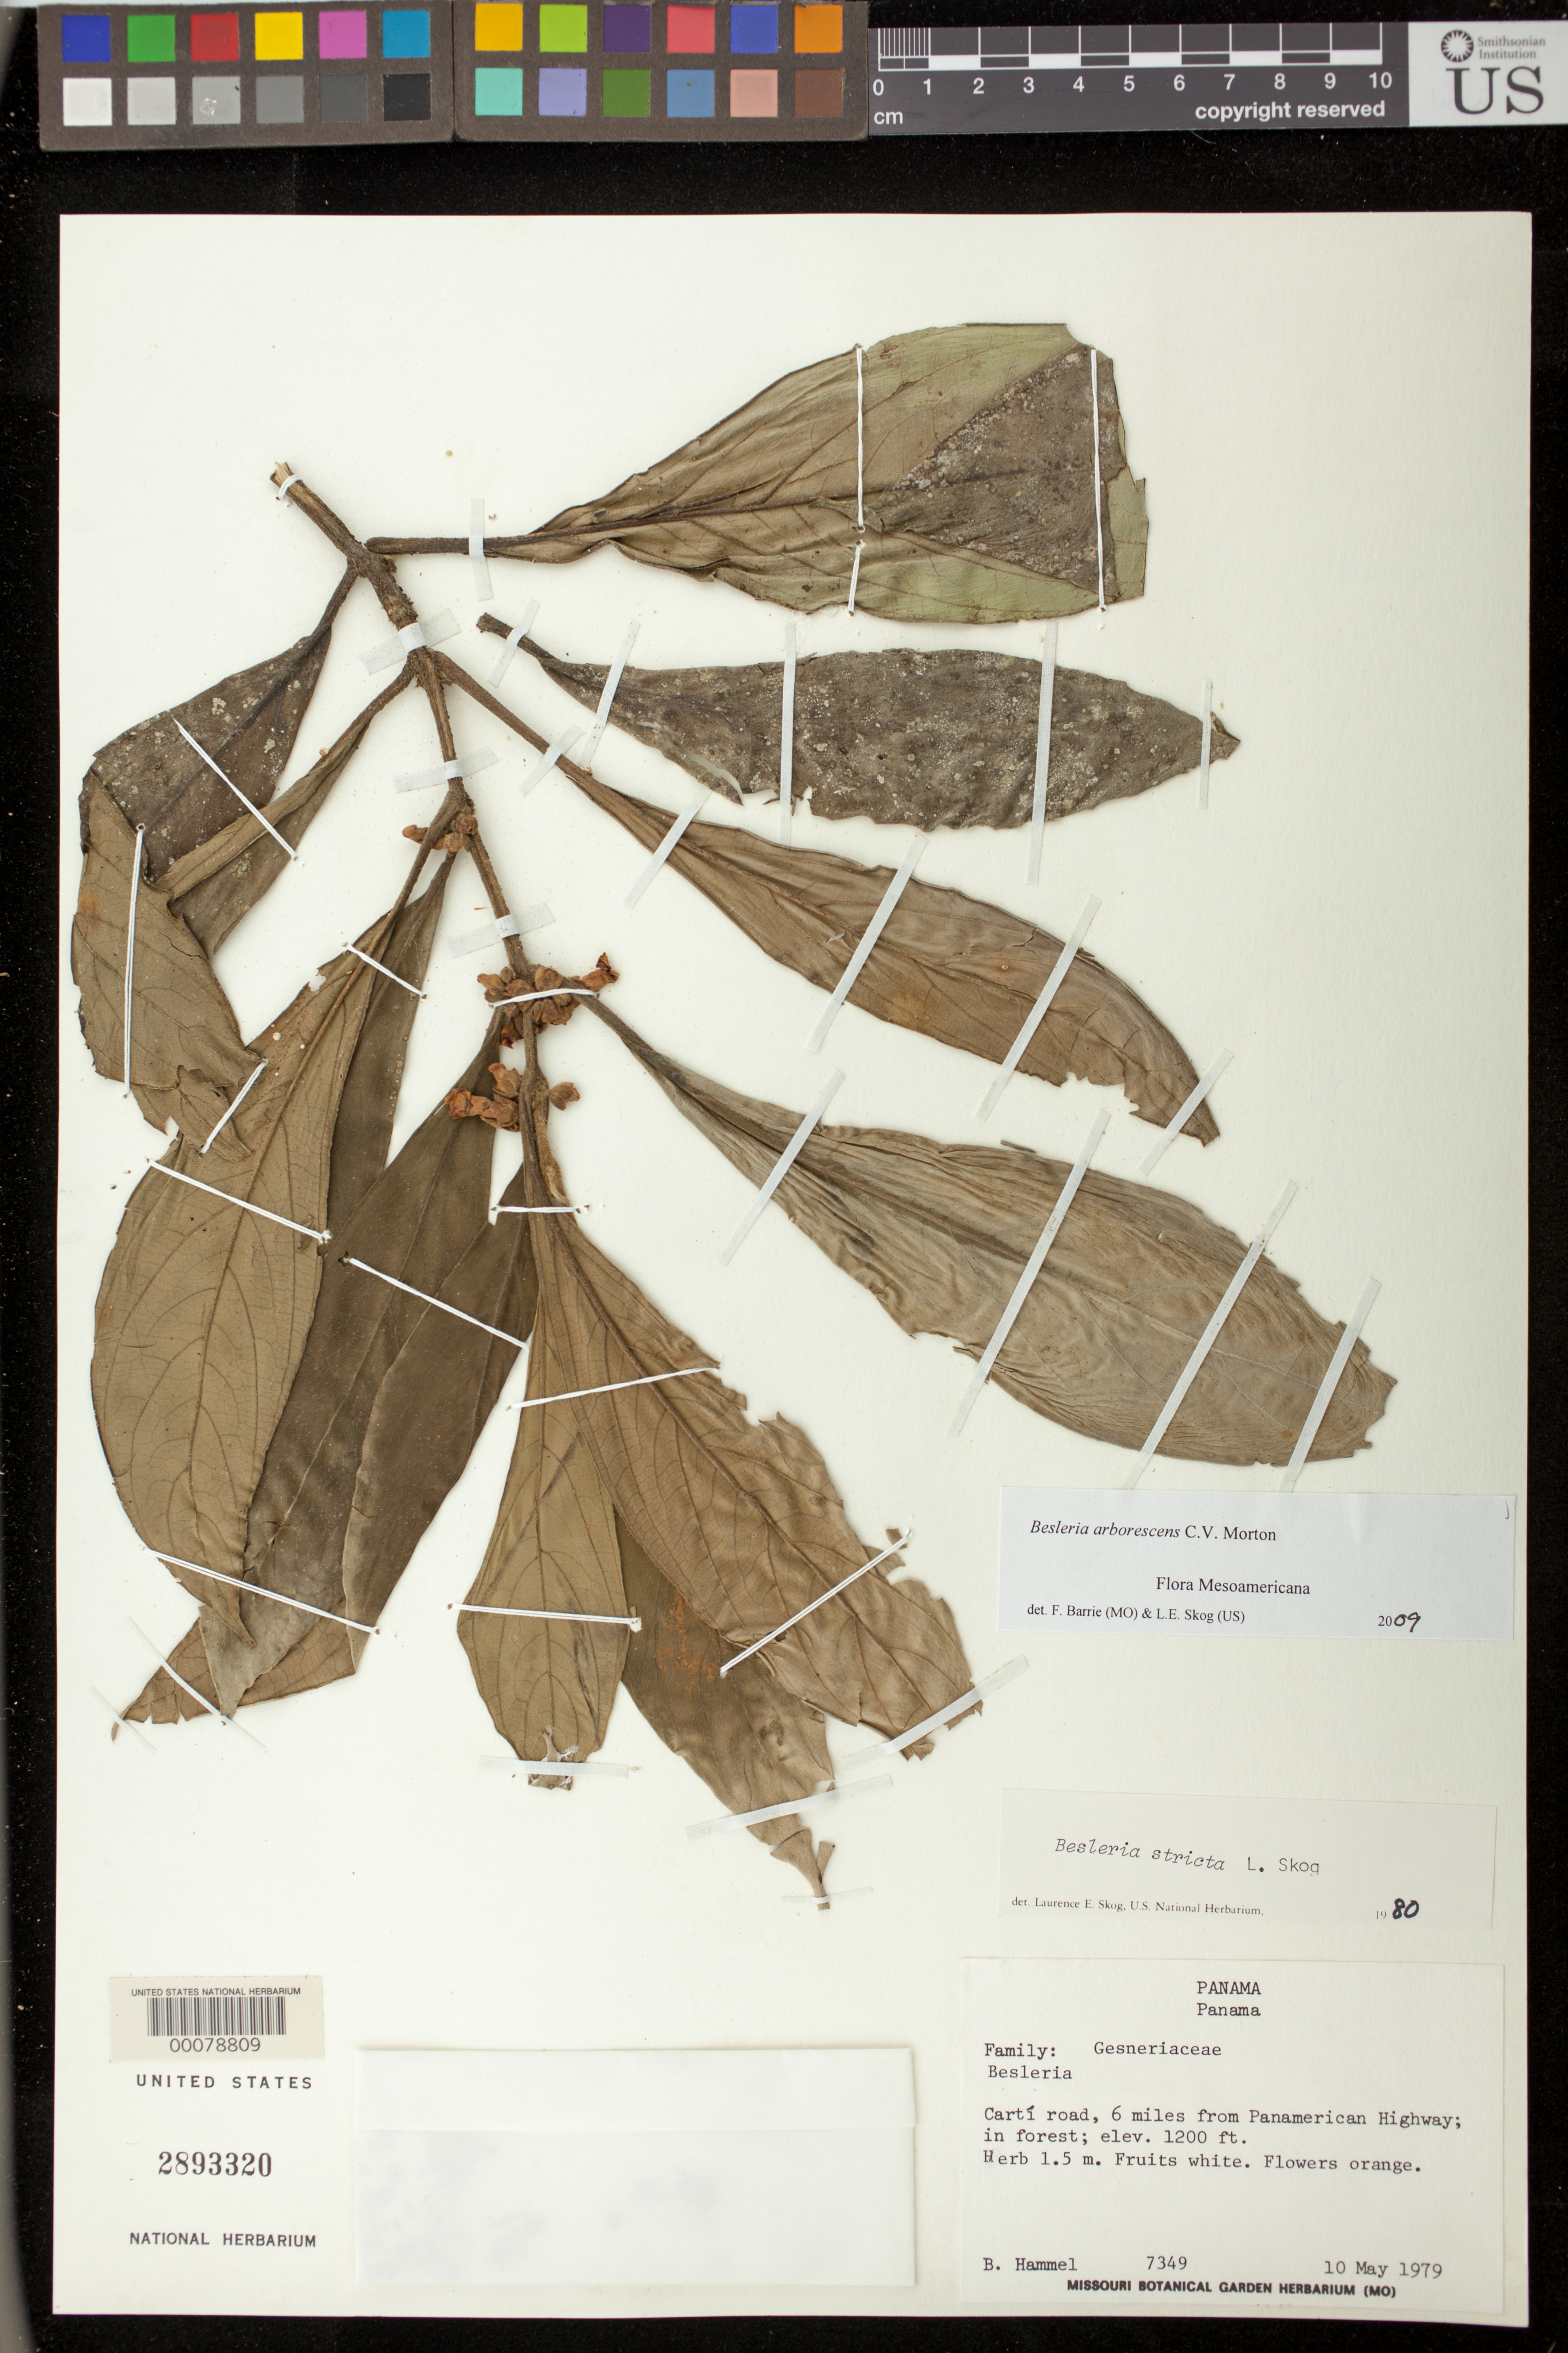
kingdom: Plantae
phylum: Tracheophyta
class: Magnoliopsida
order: Lamiales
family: Gesneriaceae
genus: Besleria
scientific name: Besleria arborescens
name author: C.V. Morton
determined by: Barrie, F. R.; Skog, Laurence E.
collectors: B. Hammel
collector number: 7349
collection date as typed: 10 May 1979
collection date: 1979-05-10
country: Panama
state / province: Panamá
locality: Carti road, 6 mi from Panamerican highway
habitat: In forest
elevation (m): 366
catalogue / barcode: US 2893320